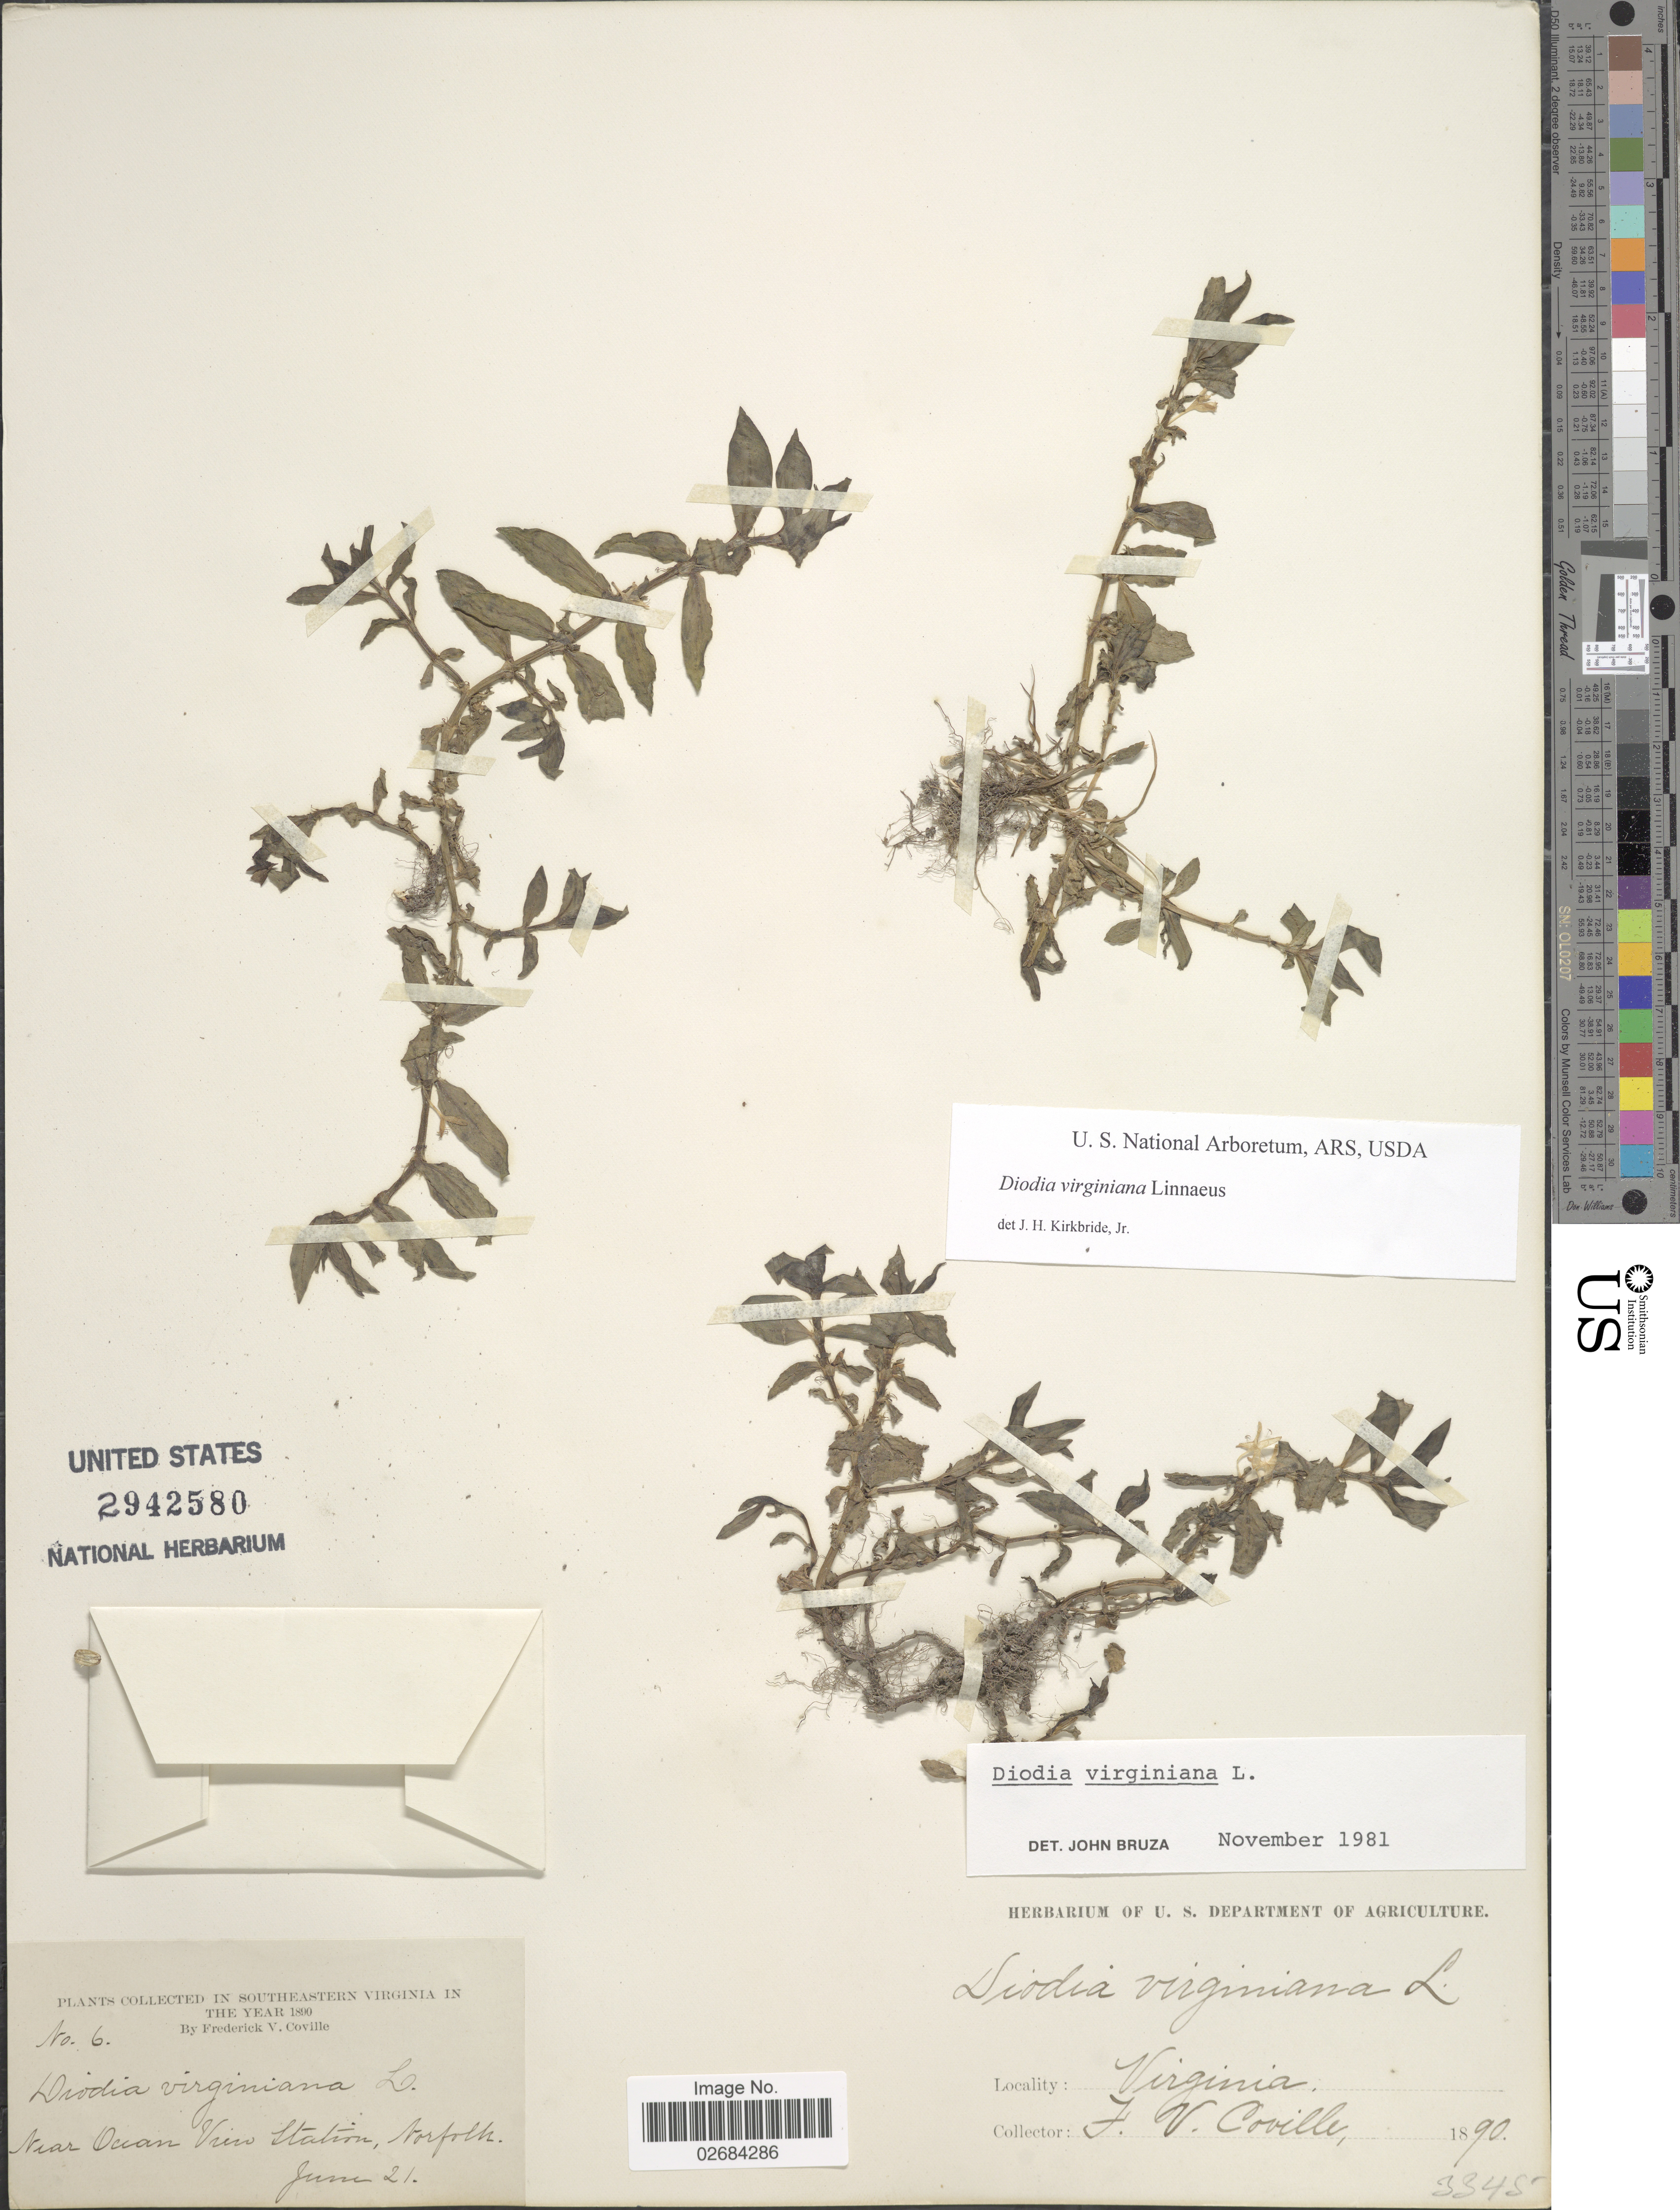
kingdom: Plantae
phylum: Tracheophyta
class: Magnoliopsida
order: Gentianales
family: Rubiaceae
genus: Diodia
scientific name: Diodia virginiana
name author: L.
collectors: F. V. Coville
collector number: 6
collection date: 1890-06-21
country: United States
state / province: Virginia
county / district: City of Norfolk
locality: Southeastern Virginia. Near Ocean View Station, Norfolk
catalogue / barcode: US 2942580